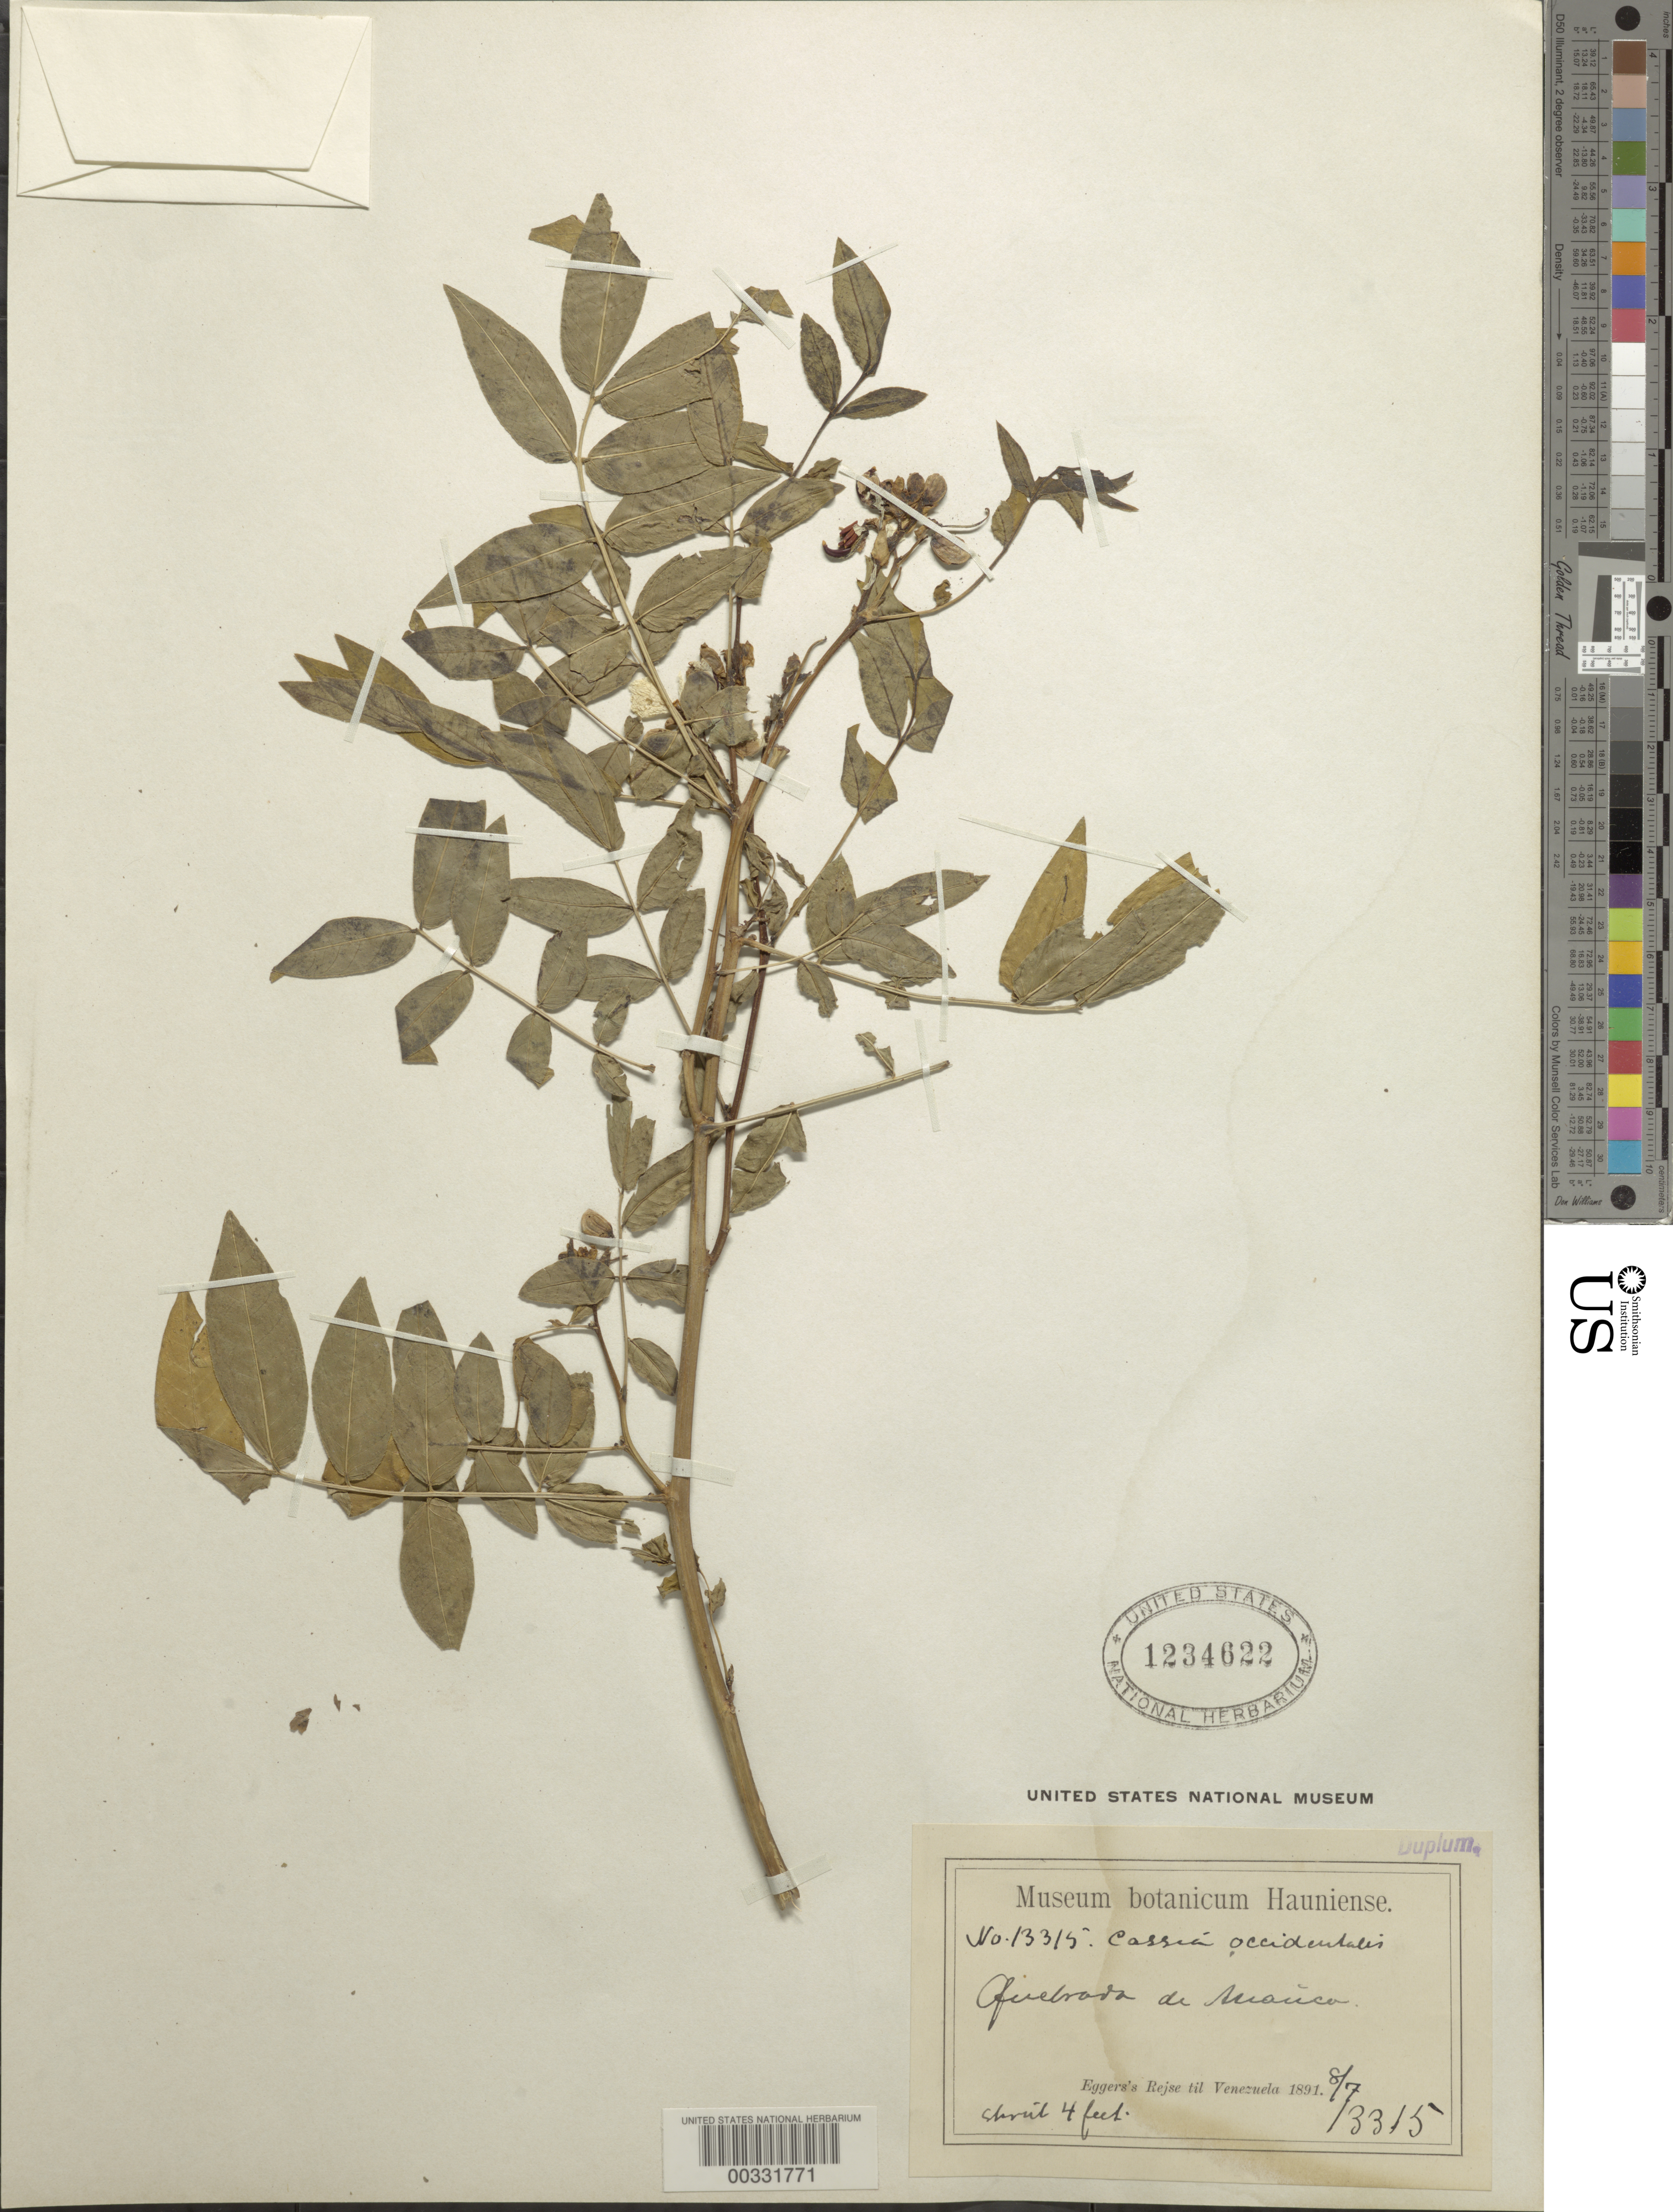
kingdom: Plantae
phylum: Tracheophyta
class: Magnoliopsida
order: Fabales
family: Fabaceae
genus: Senna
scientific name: Senna occidentalis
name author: (L.) Link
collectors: H. F. A. von Eggers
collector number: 13315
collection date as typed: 08 Jul 1891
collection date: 1891-07-08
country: Venezuela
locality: Quebrada de muanco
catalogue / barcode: US 1234622